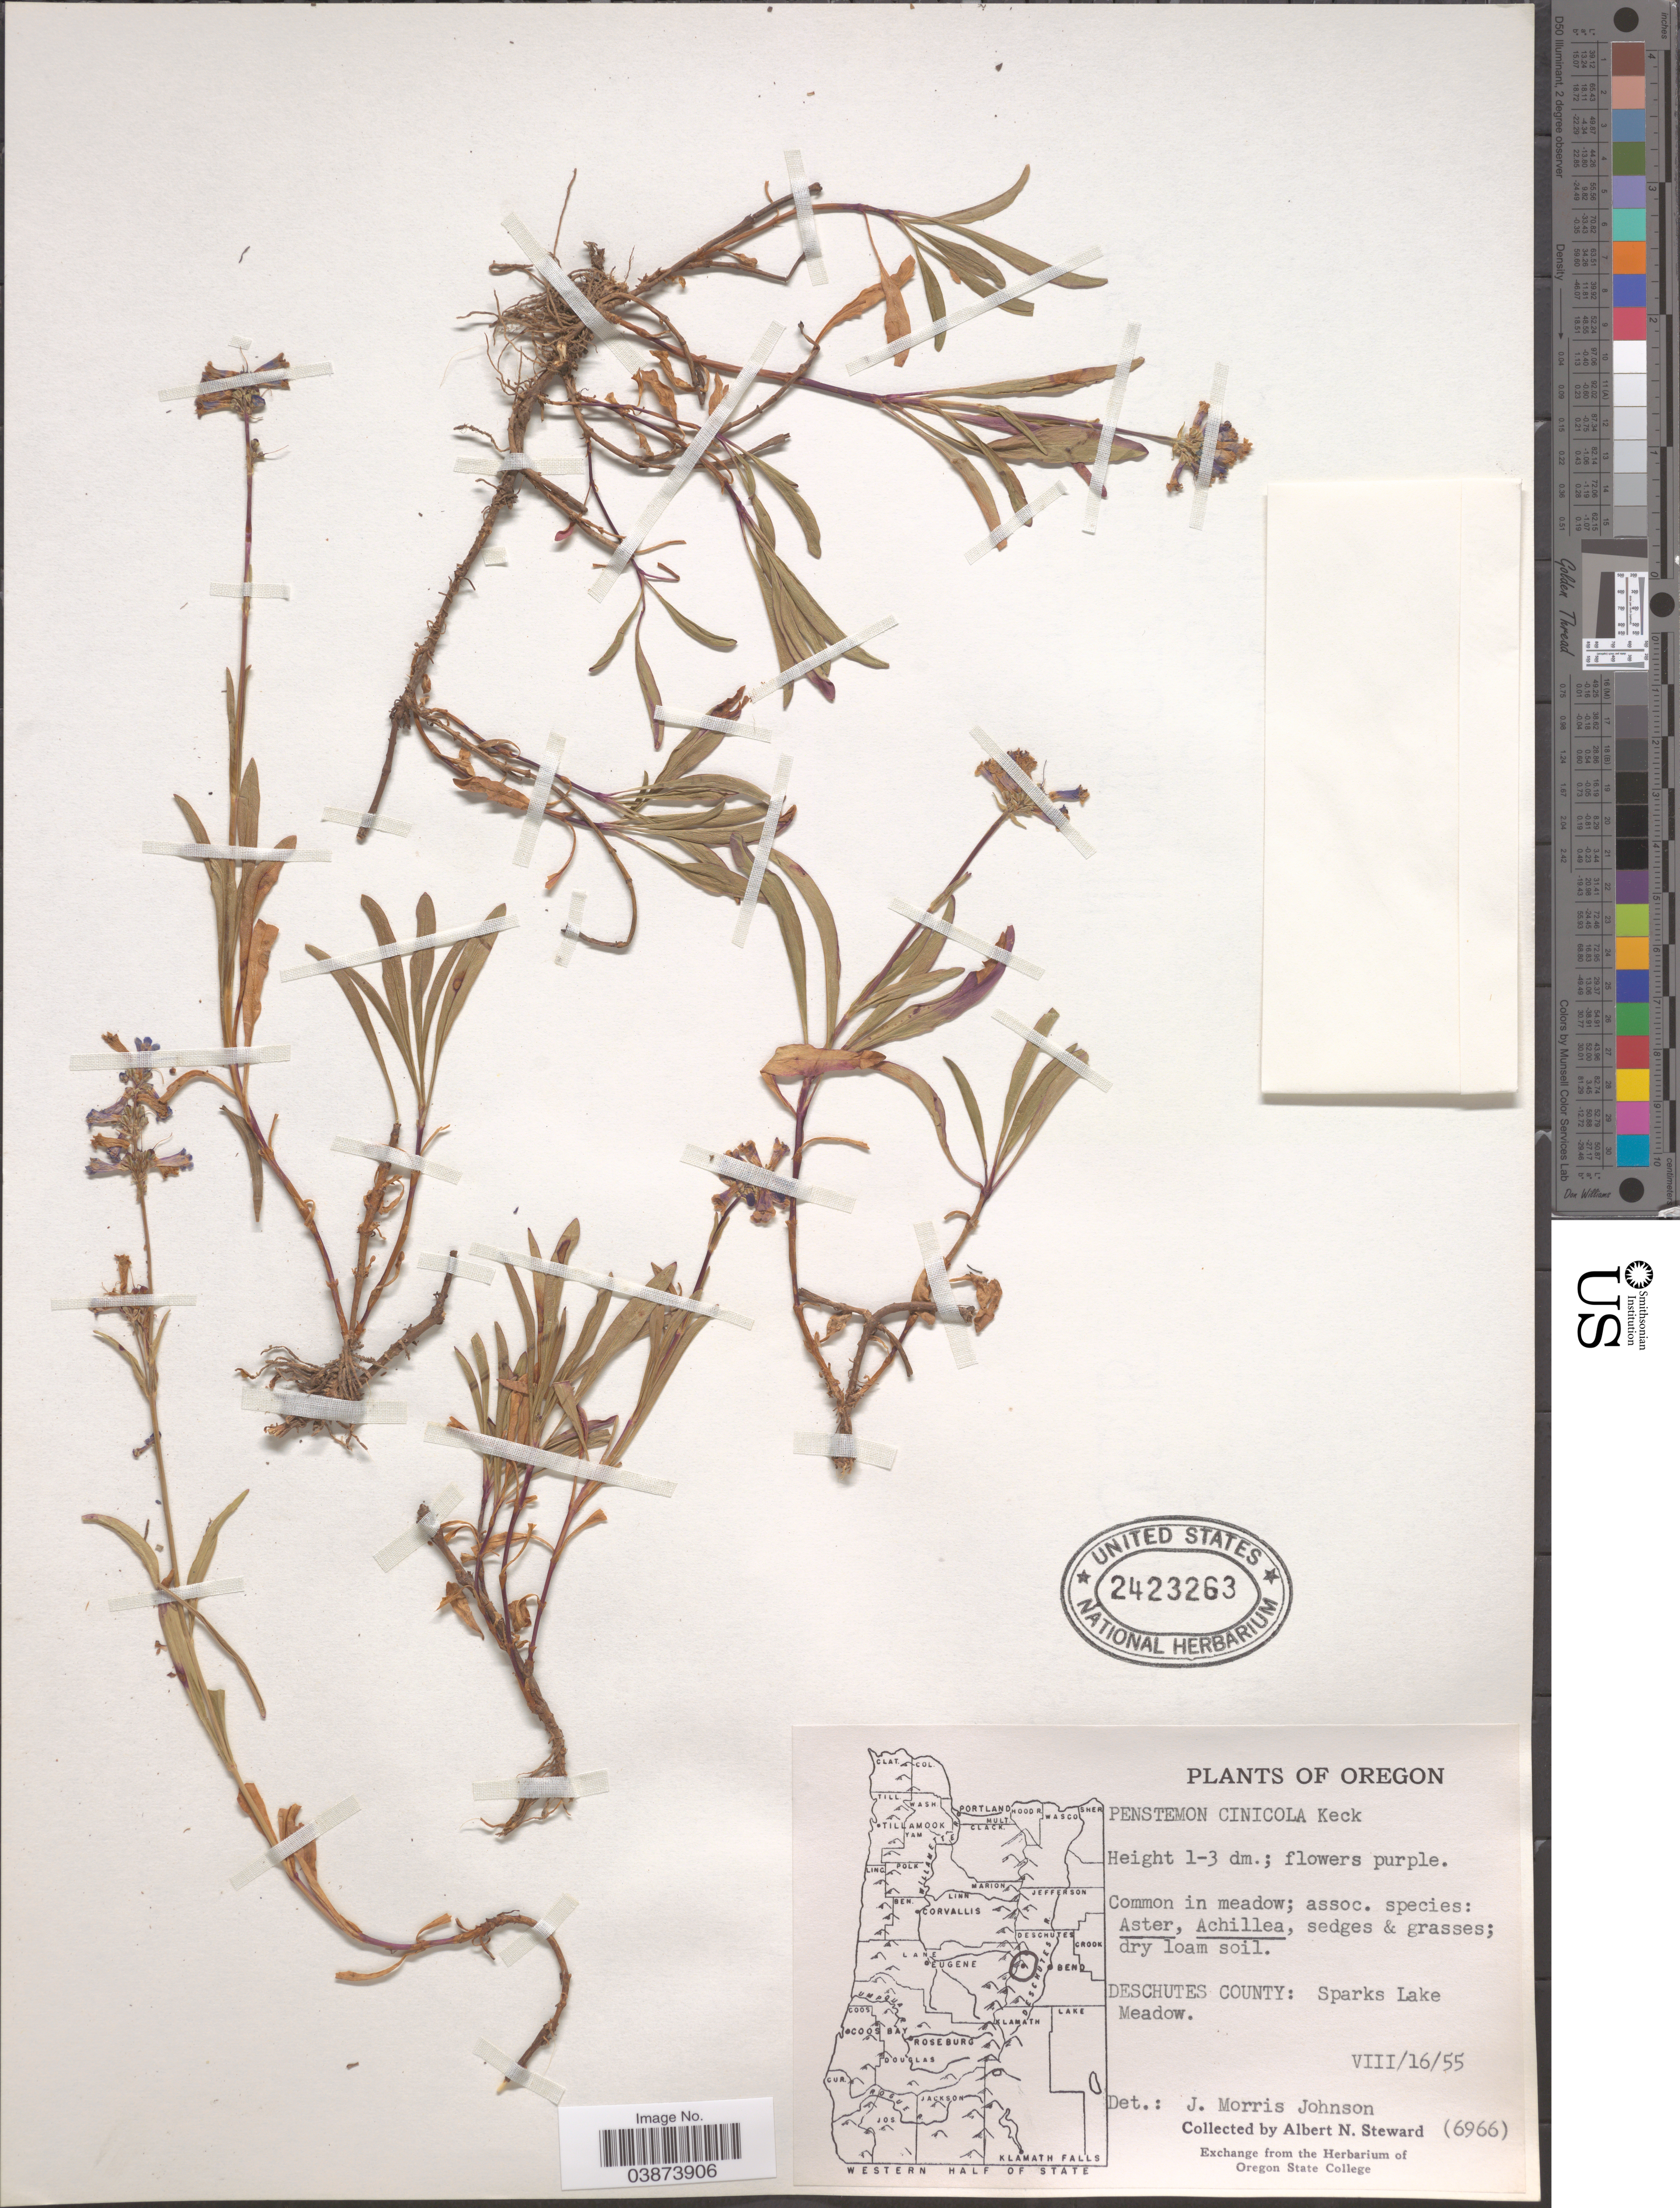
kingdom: Plantae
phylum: Tracheophyta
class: Magnoliopsida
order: Lamiales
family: Plantaginaceae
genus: Penstemon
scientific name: Penstemon cinicola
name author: D.D. Keck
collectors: A. N. Steward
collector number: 6966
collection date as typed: Transcribed d/m/y: 16/8/55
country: United States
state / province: Oregon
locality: In meadow. Deschutes County: Sparks Lake Meadow.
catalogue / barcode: US 2423263